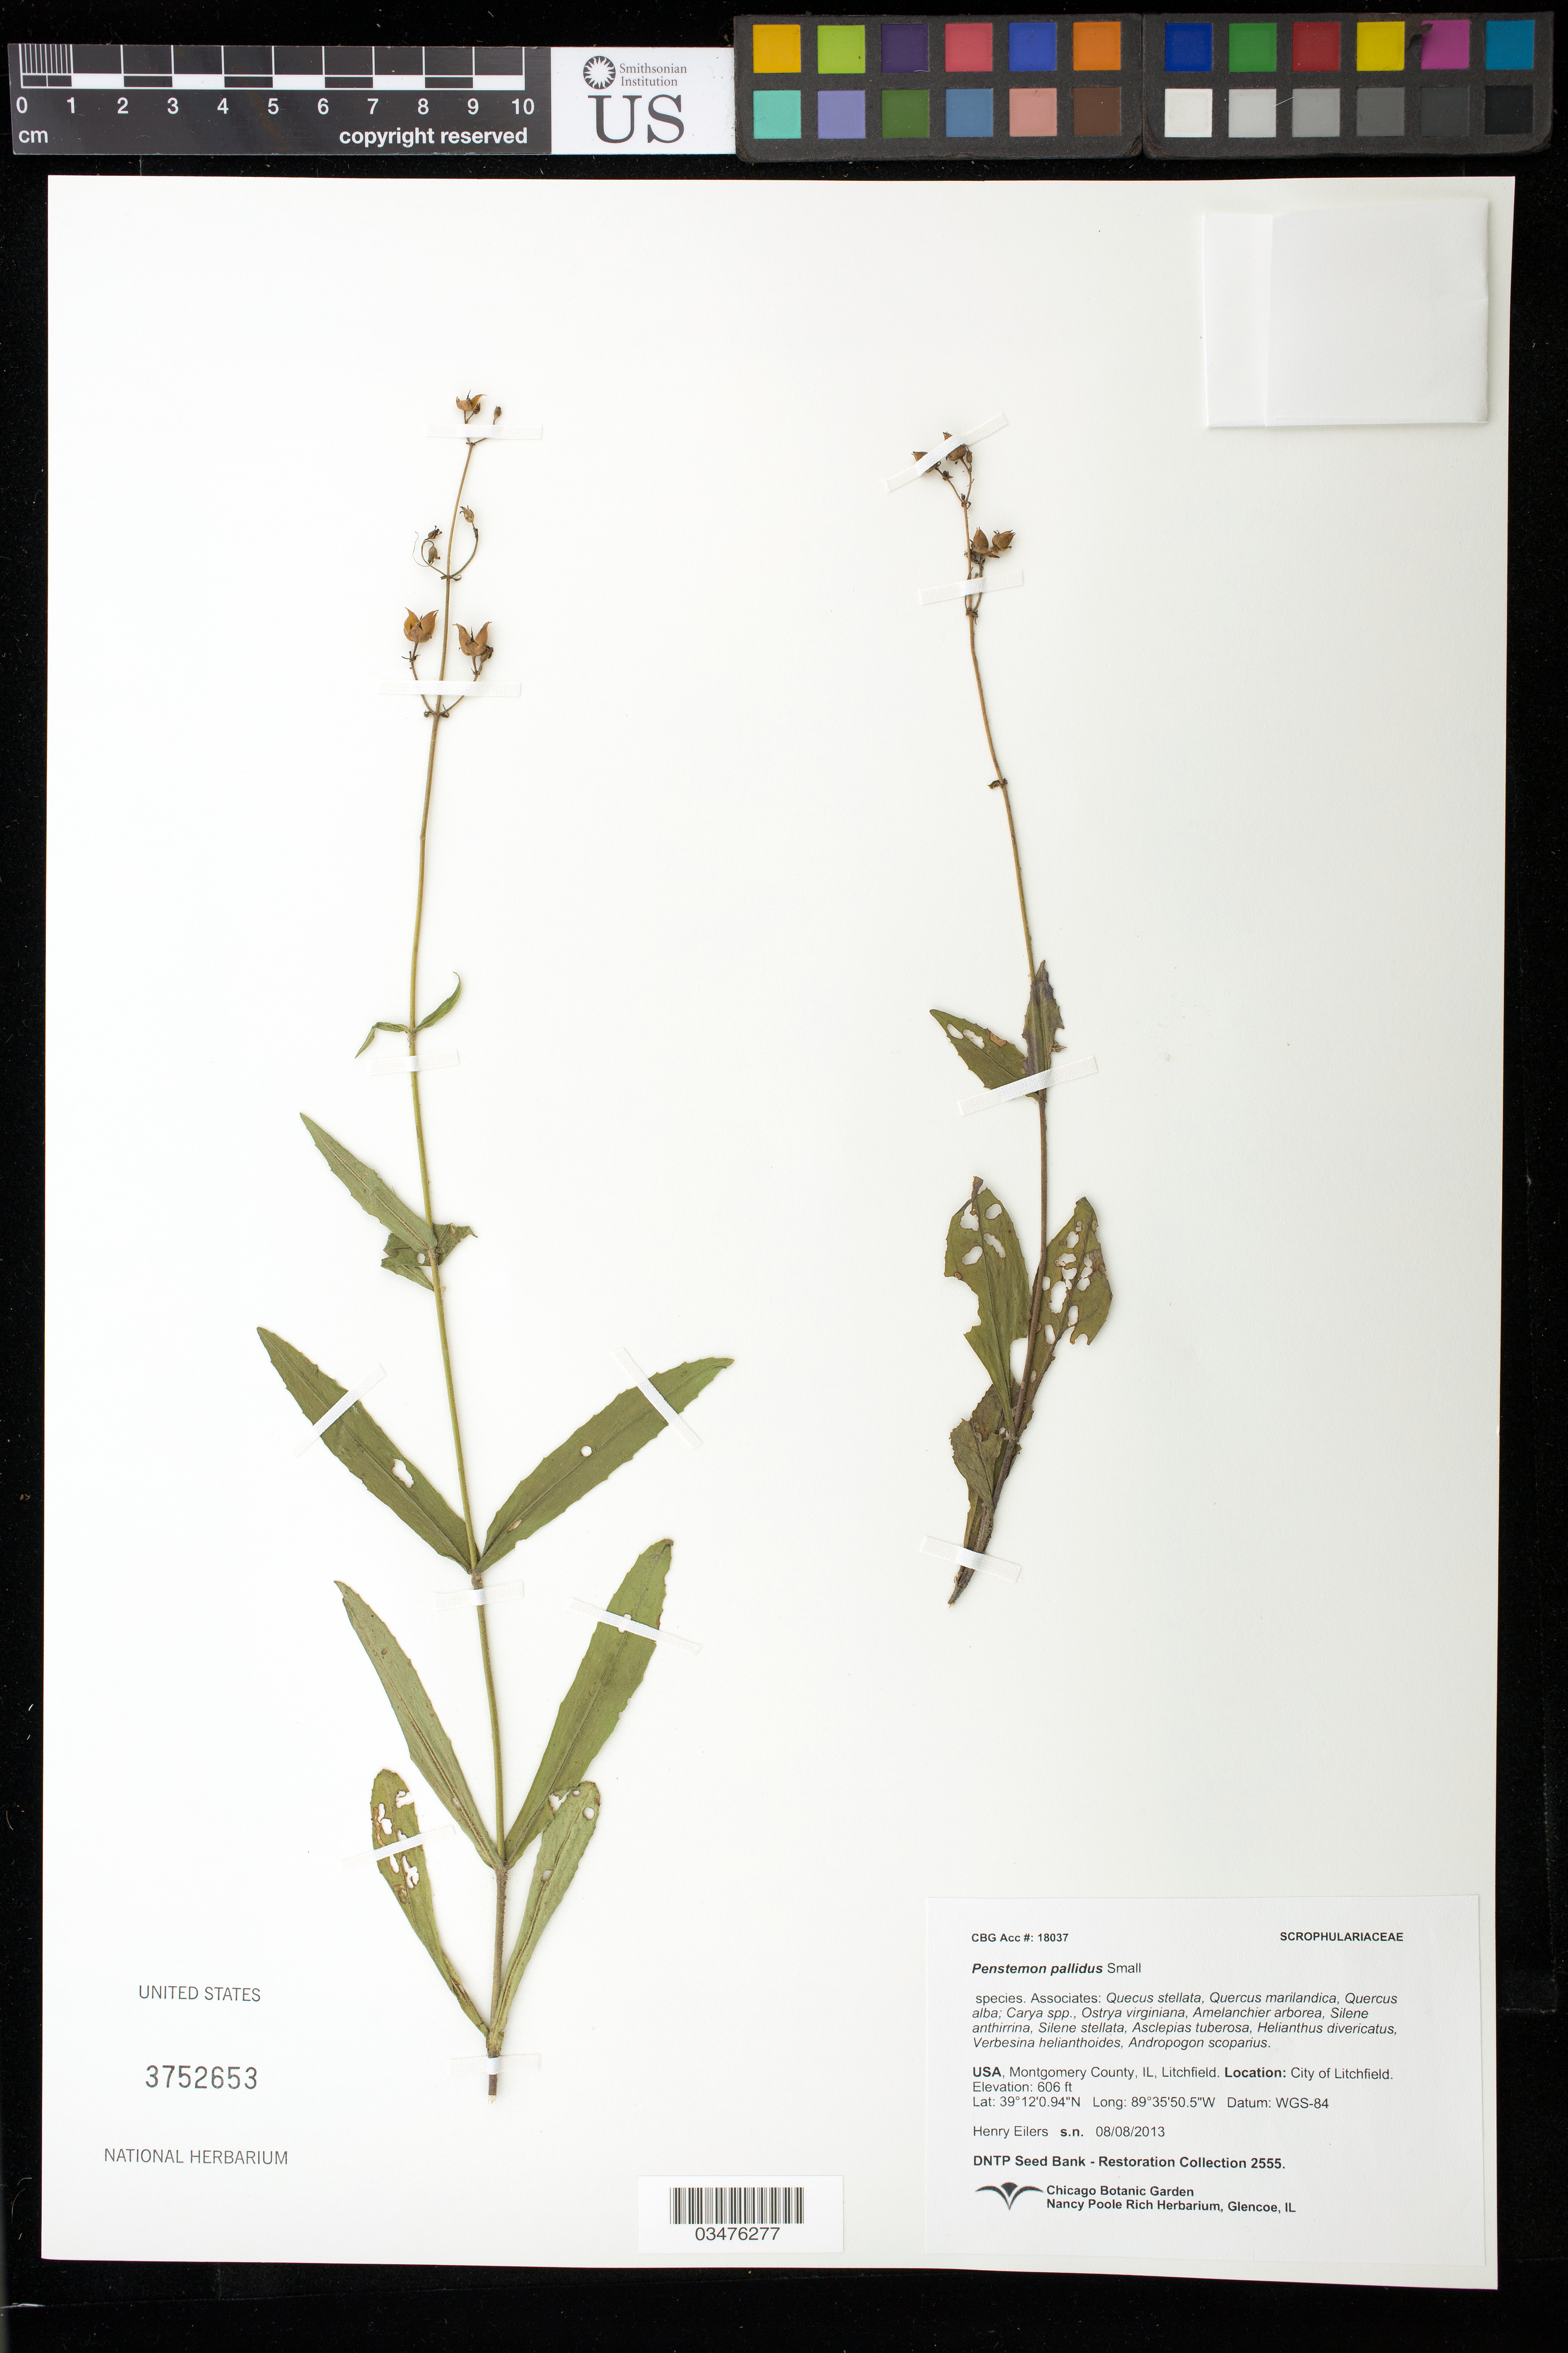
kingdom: Plantae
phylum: Tracheophyta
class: Magnoliopsida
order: Lamiales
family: Plantaginaceae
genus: Penstemon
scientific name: Penstemon pallidus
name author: Small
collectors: H. Eilers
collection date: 2013-08-08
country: United States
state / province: Illinois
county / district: Montgomery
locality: Litchfield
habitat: With Quercus alba, Carya sp, Silene stellata, ect.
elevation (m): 185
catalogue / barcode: US 3755653